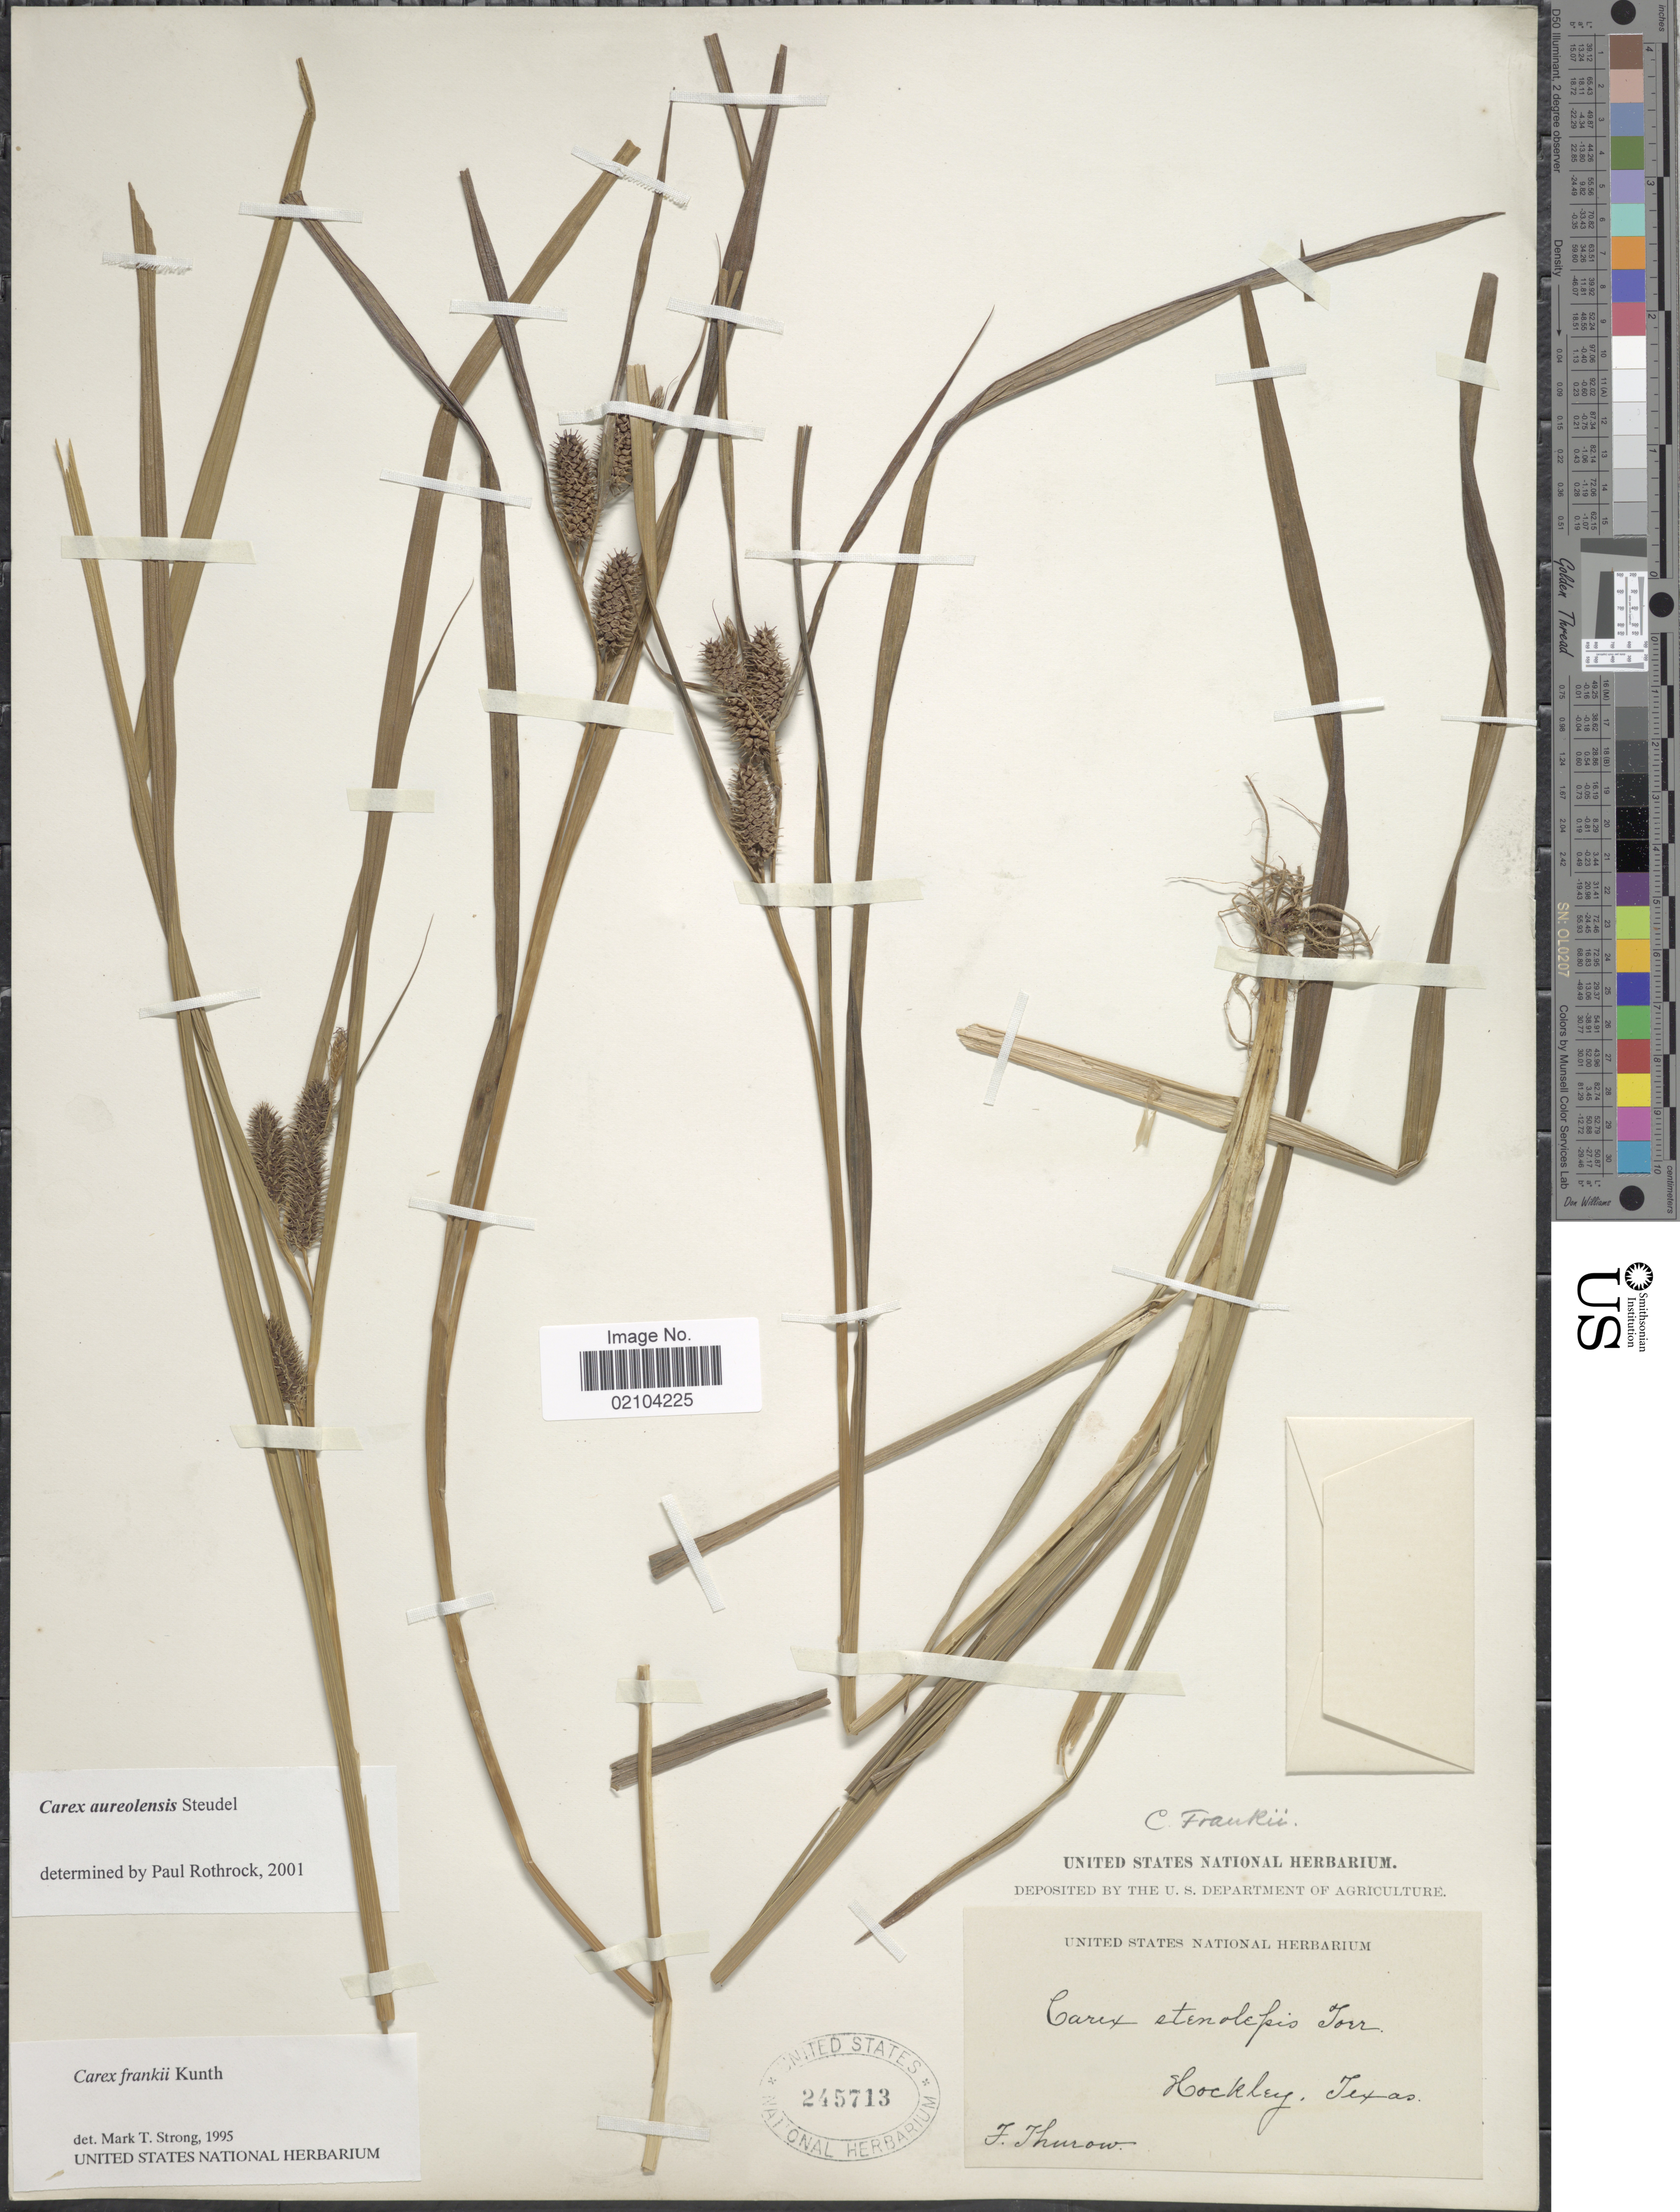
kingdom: Plantae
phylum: Tracheophyta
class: Liliopsida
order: Poales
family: Cyperaceae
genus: Carex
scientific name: Carex aureolensis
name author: Steud.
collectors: F. W. Thurow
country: United States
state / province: Texas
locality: Hockley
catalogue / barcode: US 245713